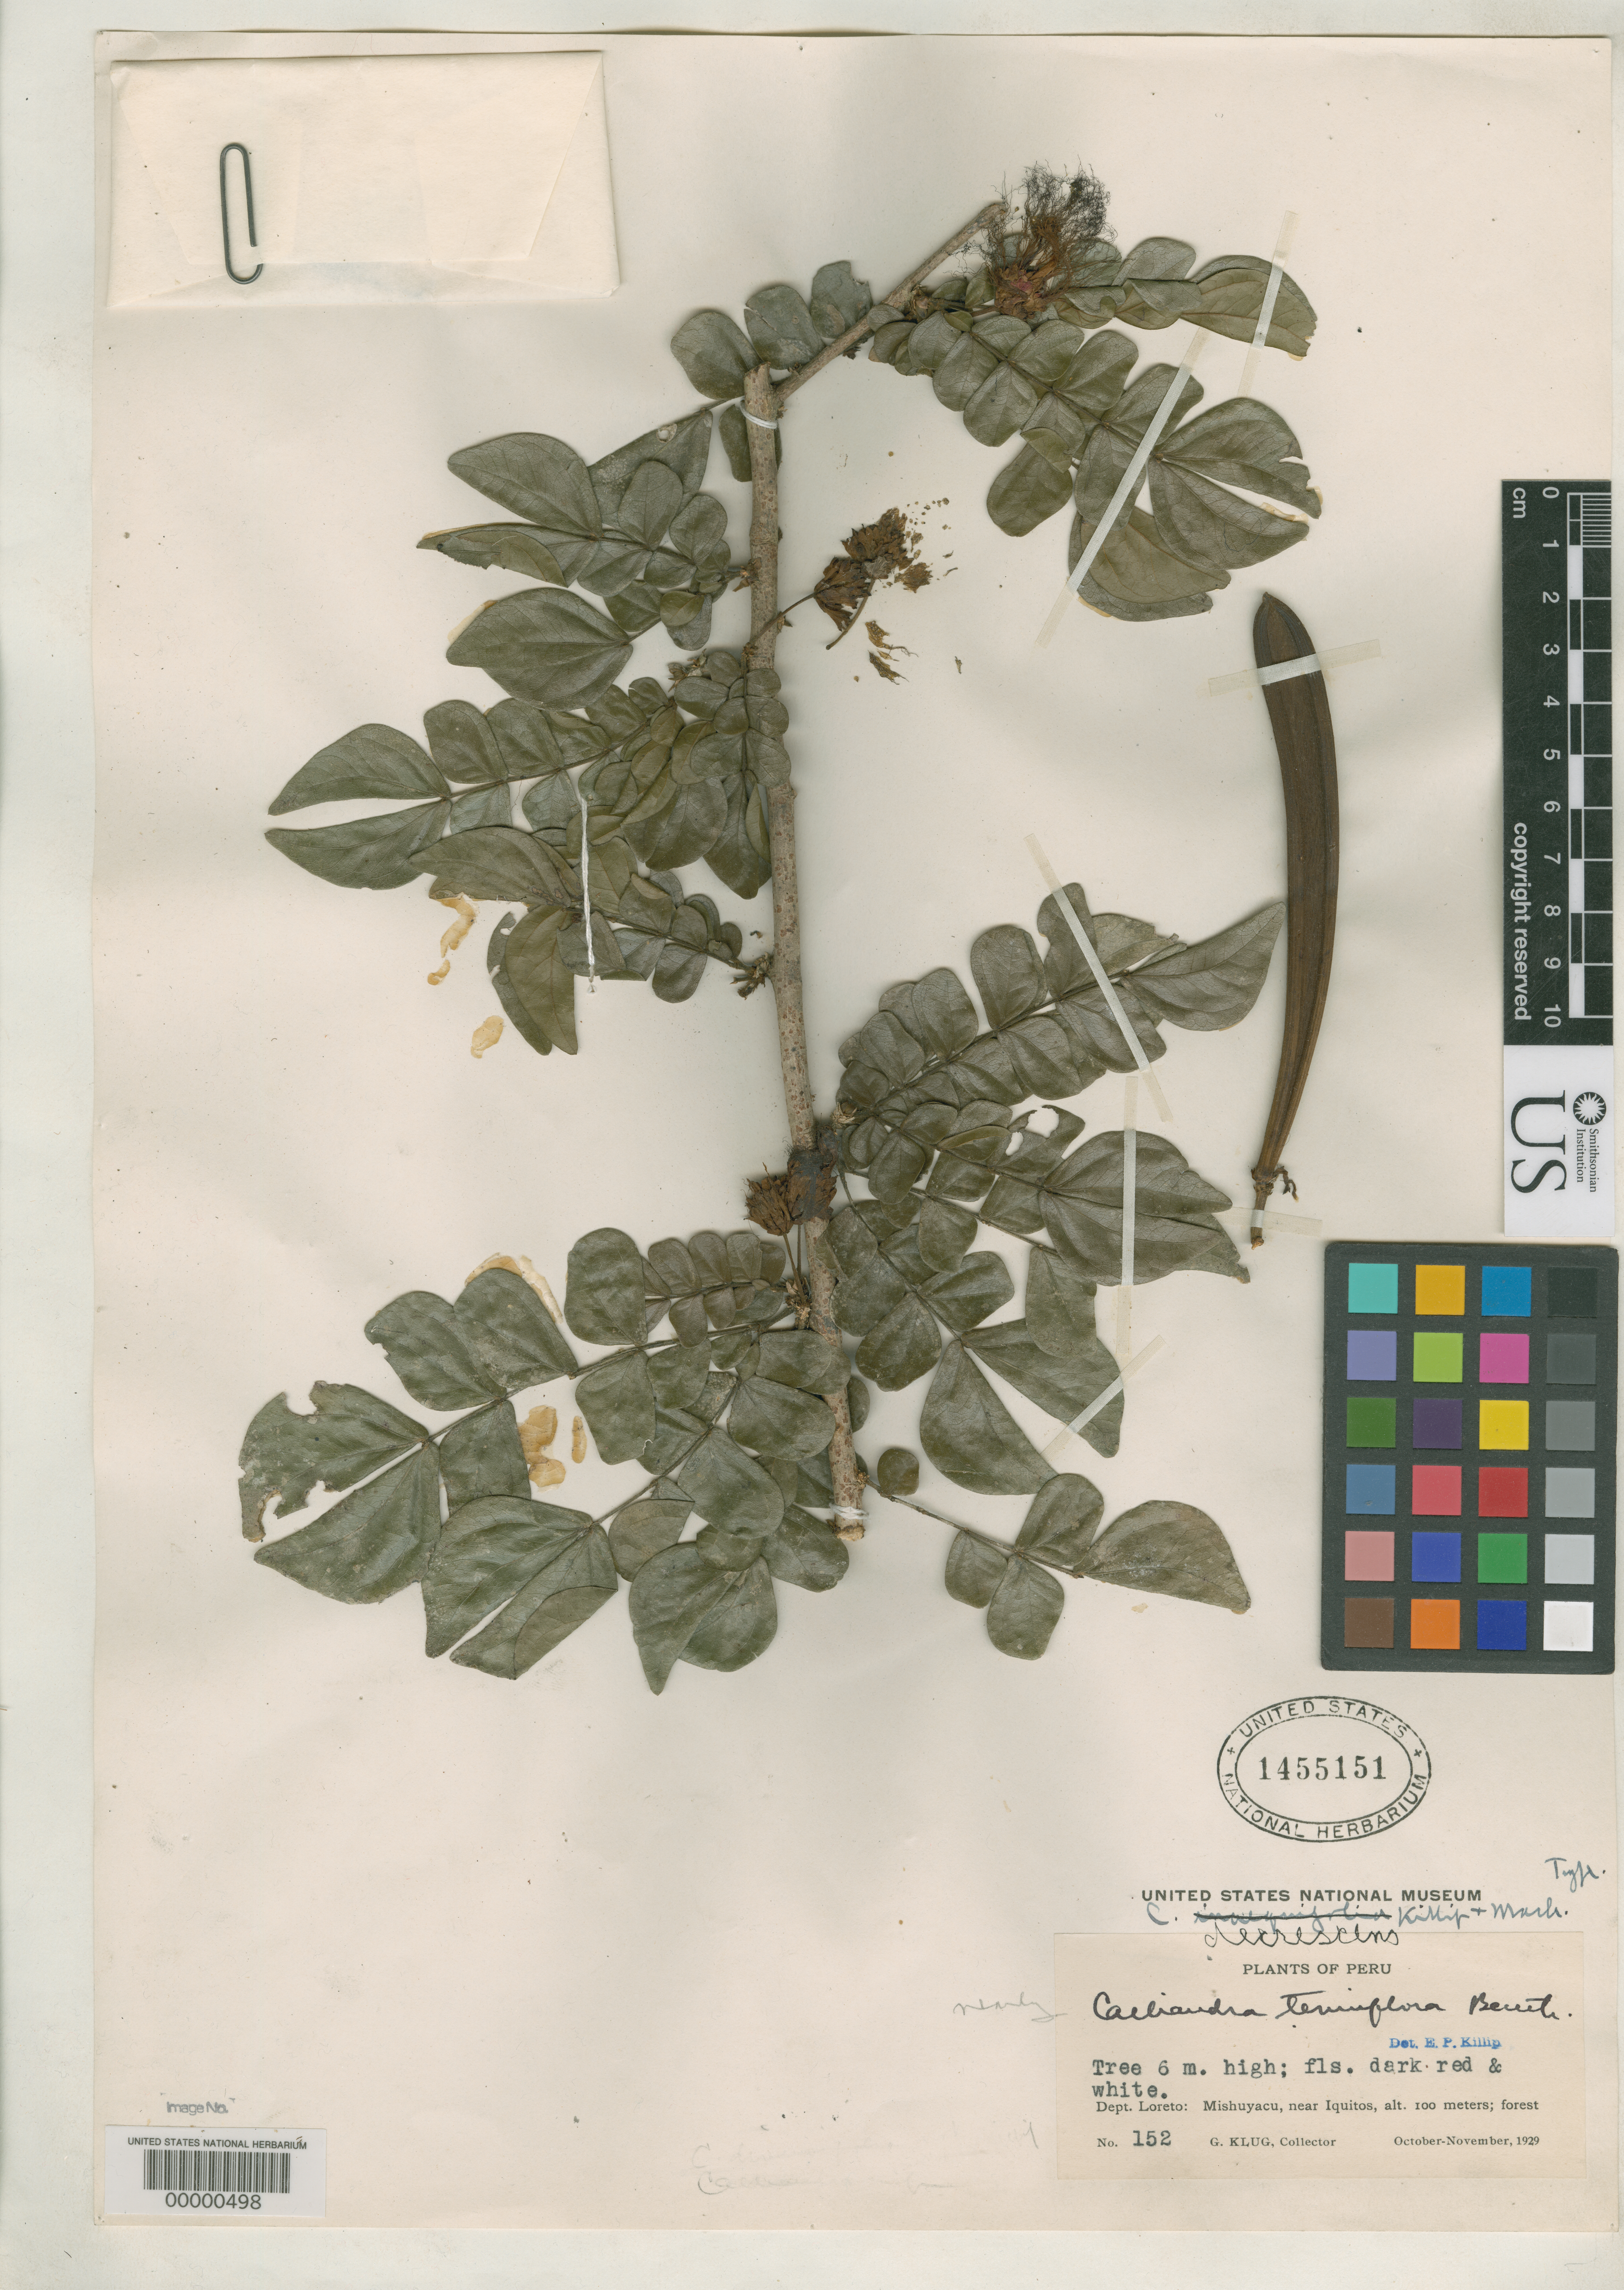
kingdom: Plantae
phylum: Tracheophyta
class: Magnoliopsida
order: Fabales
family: Fabaceae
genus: Calliandra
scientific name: Calliandra decrescens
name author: Killip & J.F. Macbr.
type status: Isotype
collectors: G. Klug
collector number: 152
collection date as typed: Oct 1929 to -- Nov 1929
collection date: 1929-10/1929-11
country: Peru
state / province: Loreto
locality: Iquitos.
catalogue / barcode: US 1455151